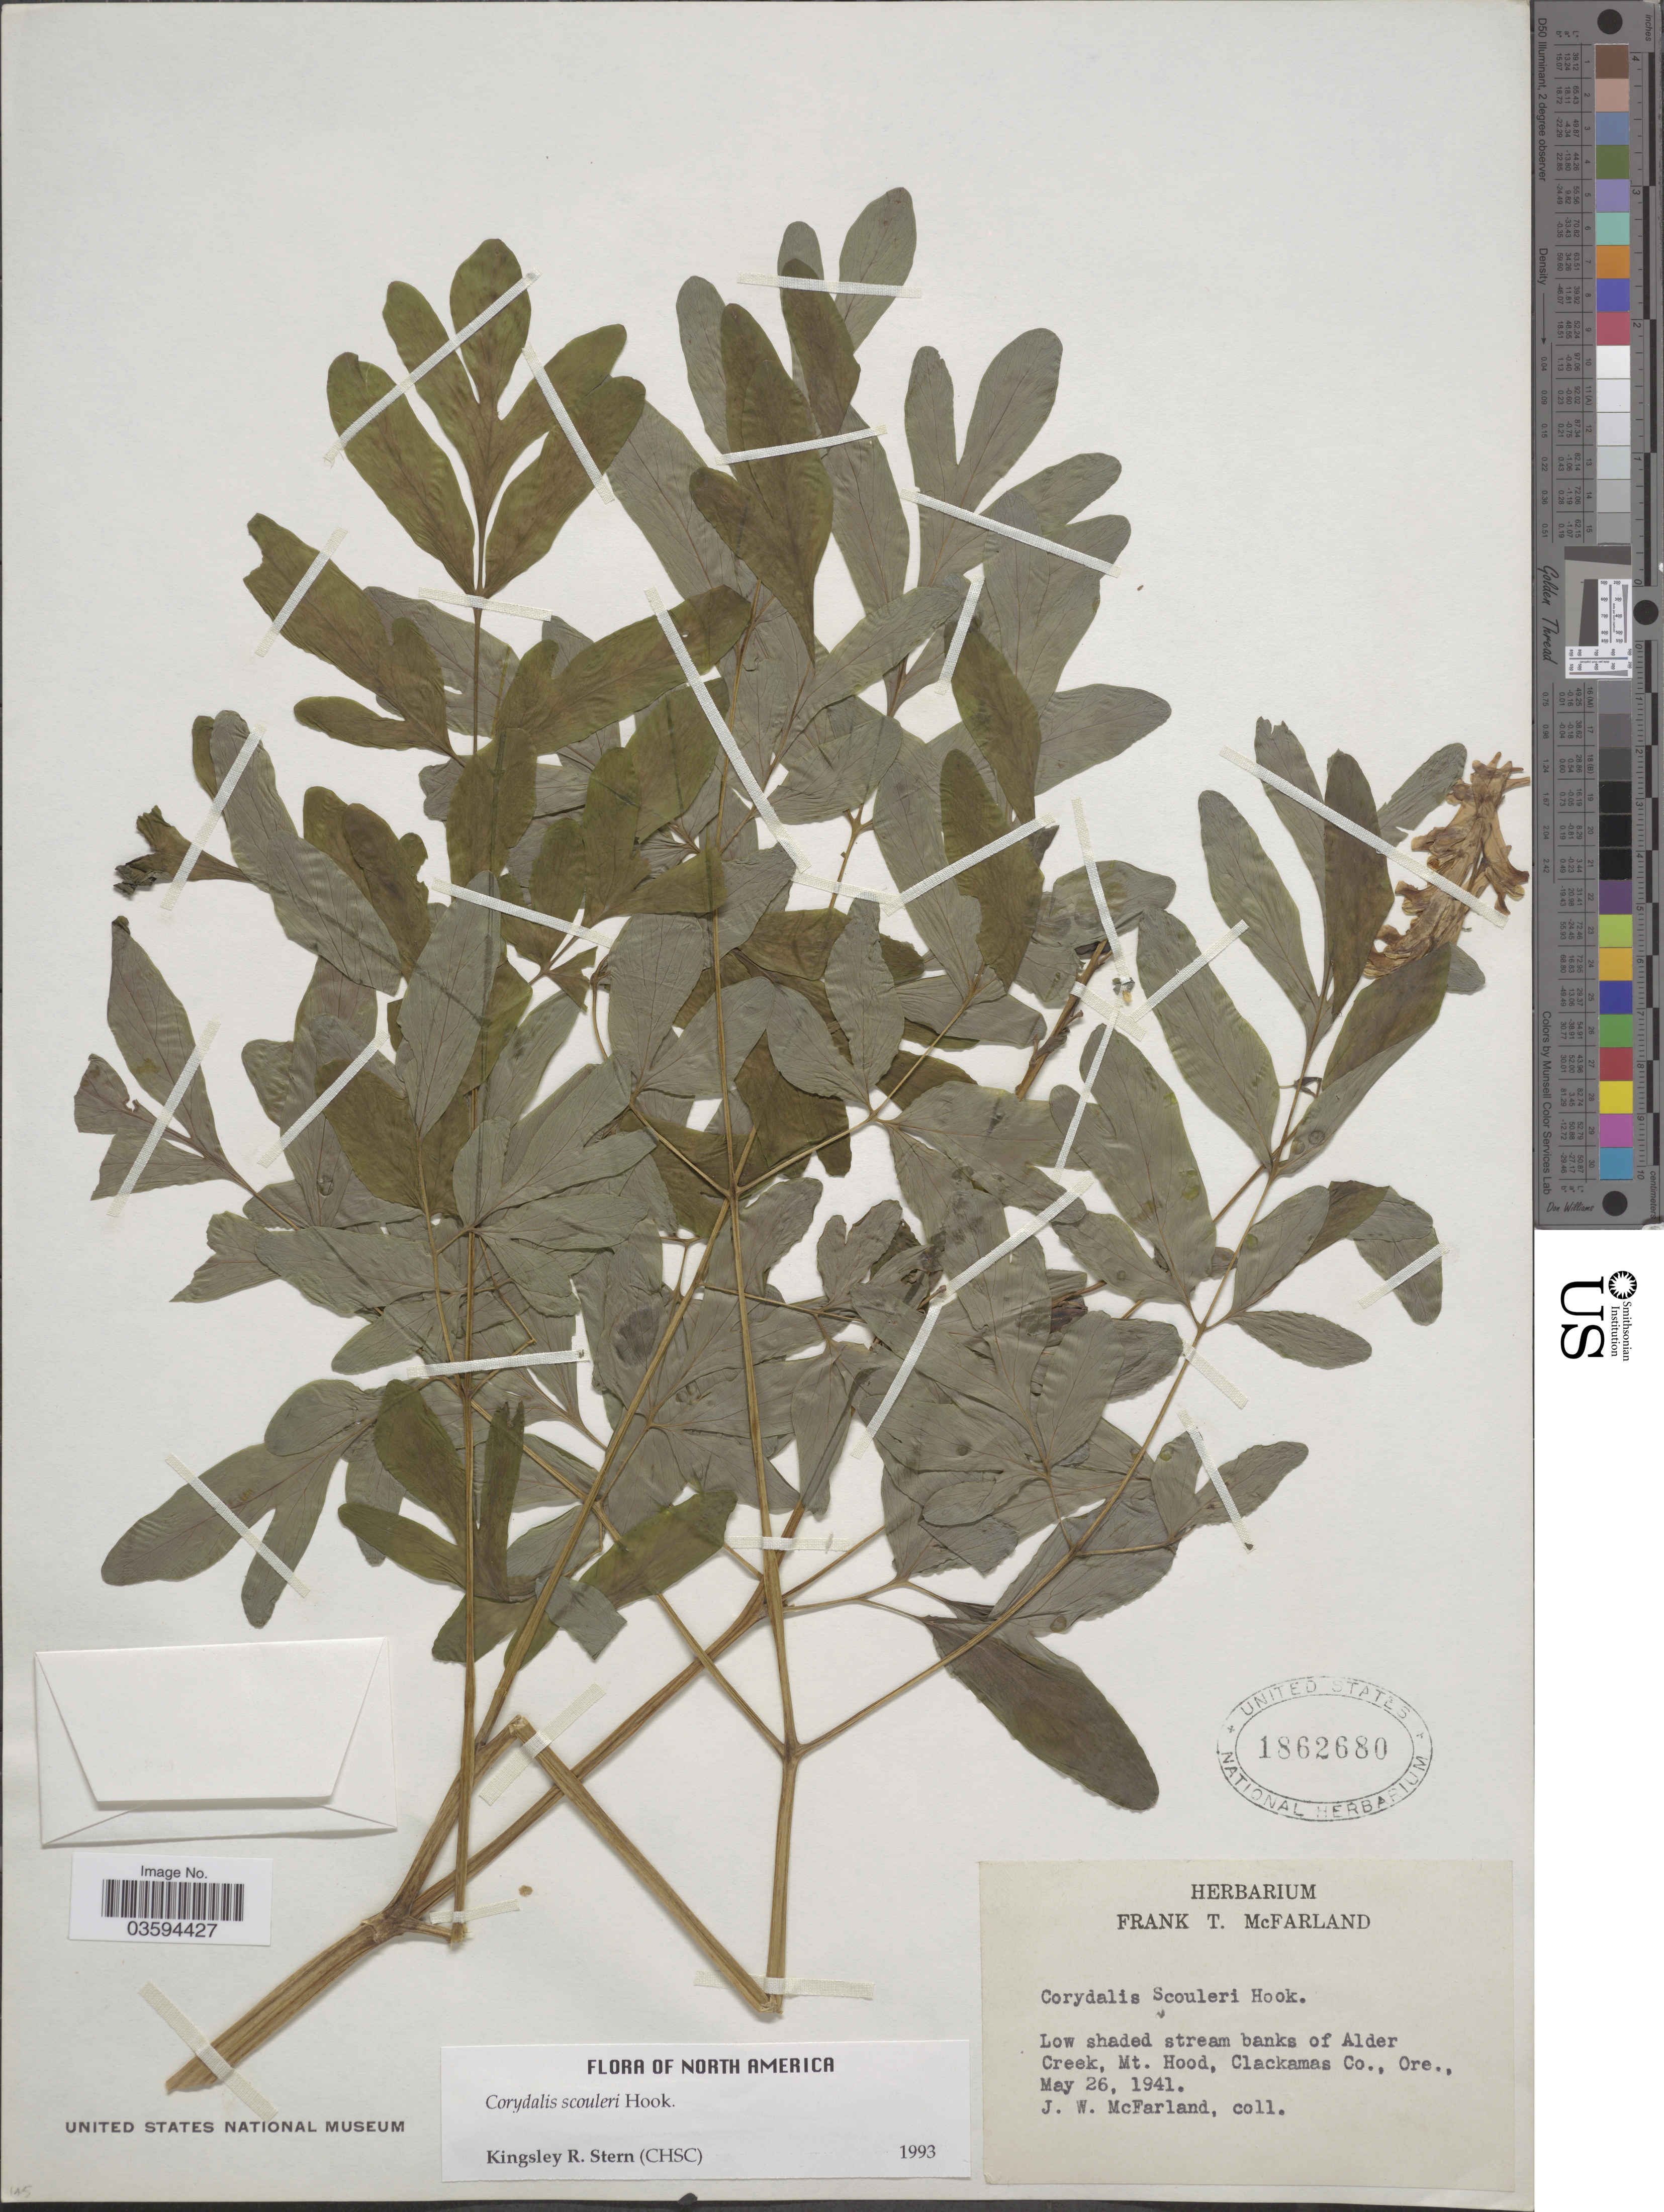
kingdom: Plantae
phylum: Tracheophyta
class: Magnoliopsida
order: Ranunculales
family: Papaveraceae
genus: Corydalis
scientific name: Corydalis scouleri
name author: Hook.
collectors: J. Mcfarland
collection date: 1941-05-26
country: United States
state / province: Oregon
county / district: Clackamas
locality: Low shaded stream banks of Alder Creek, Mt. Hood, Clackamas Co.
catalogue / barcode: US 1862680